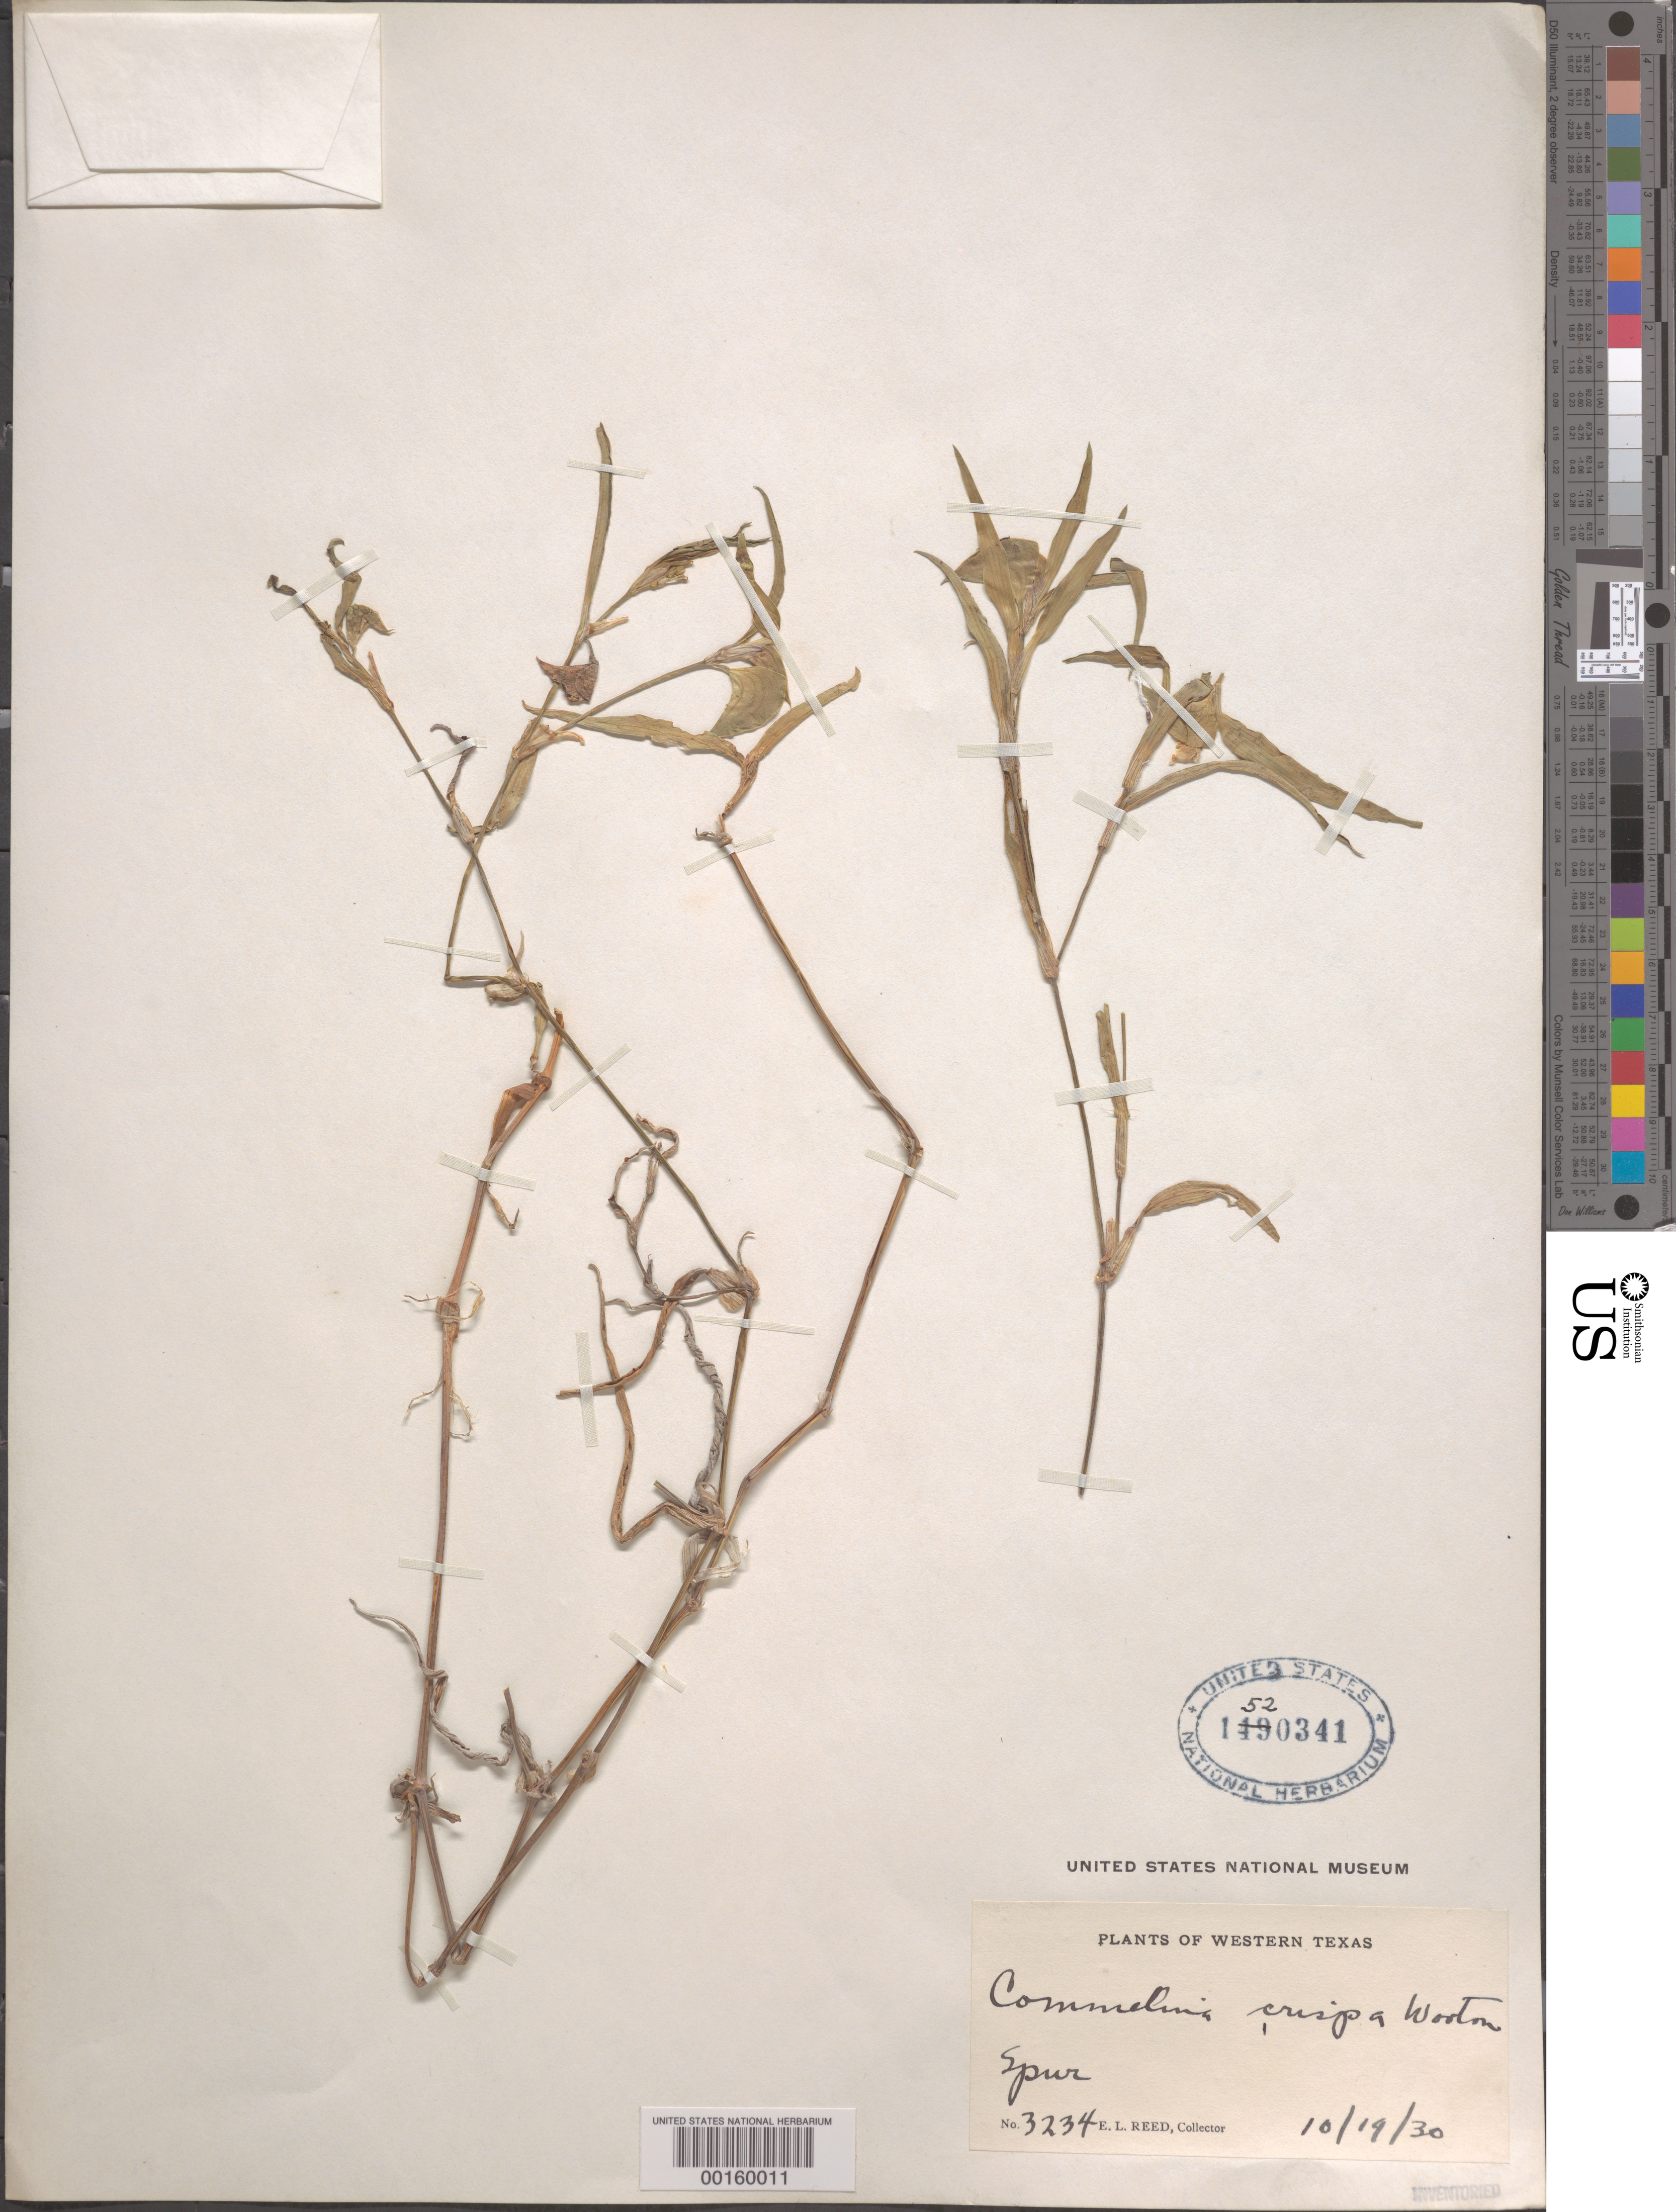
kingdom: Plantae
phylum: Tracheophyta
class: Liliopsida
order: Commelinales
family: Commelinaceae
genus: Commelina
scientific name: Commelina erecta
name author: L.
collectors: E. Reed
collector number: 3234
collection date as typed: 19 Oct 1930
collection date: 1930-10-19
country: United States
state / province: Texas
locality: Spur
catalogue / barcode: US 1520341